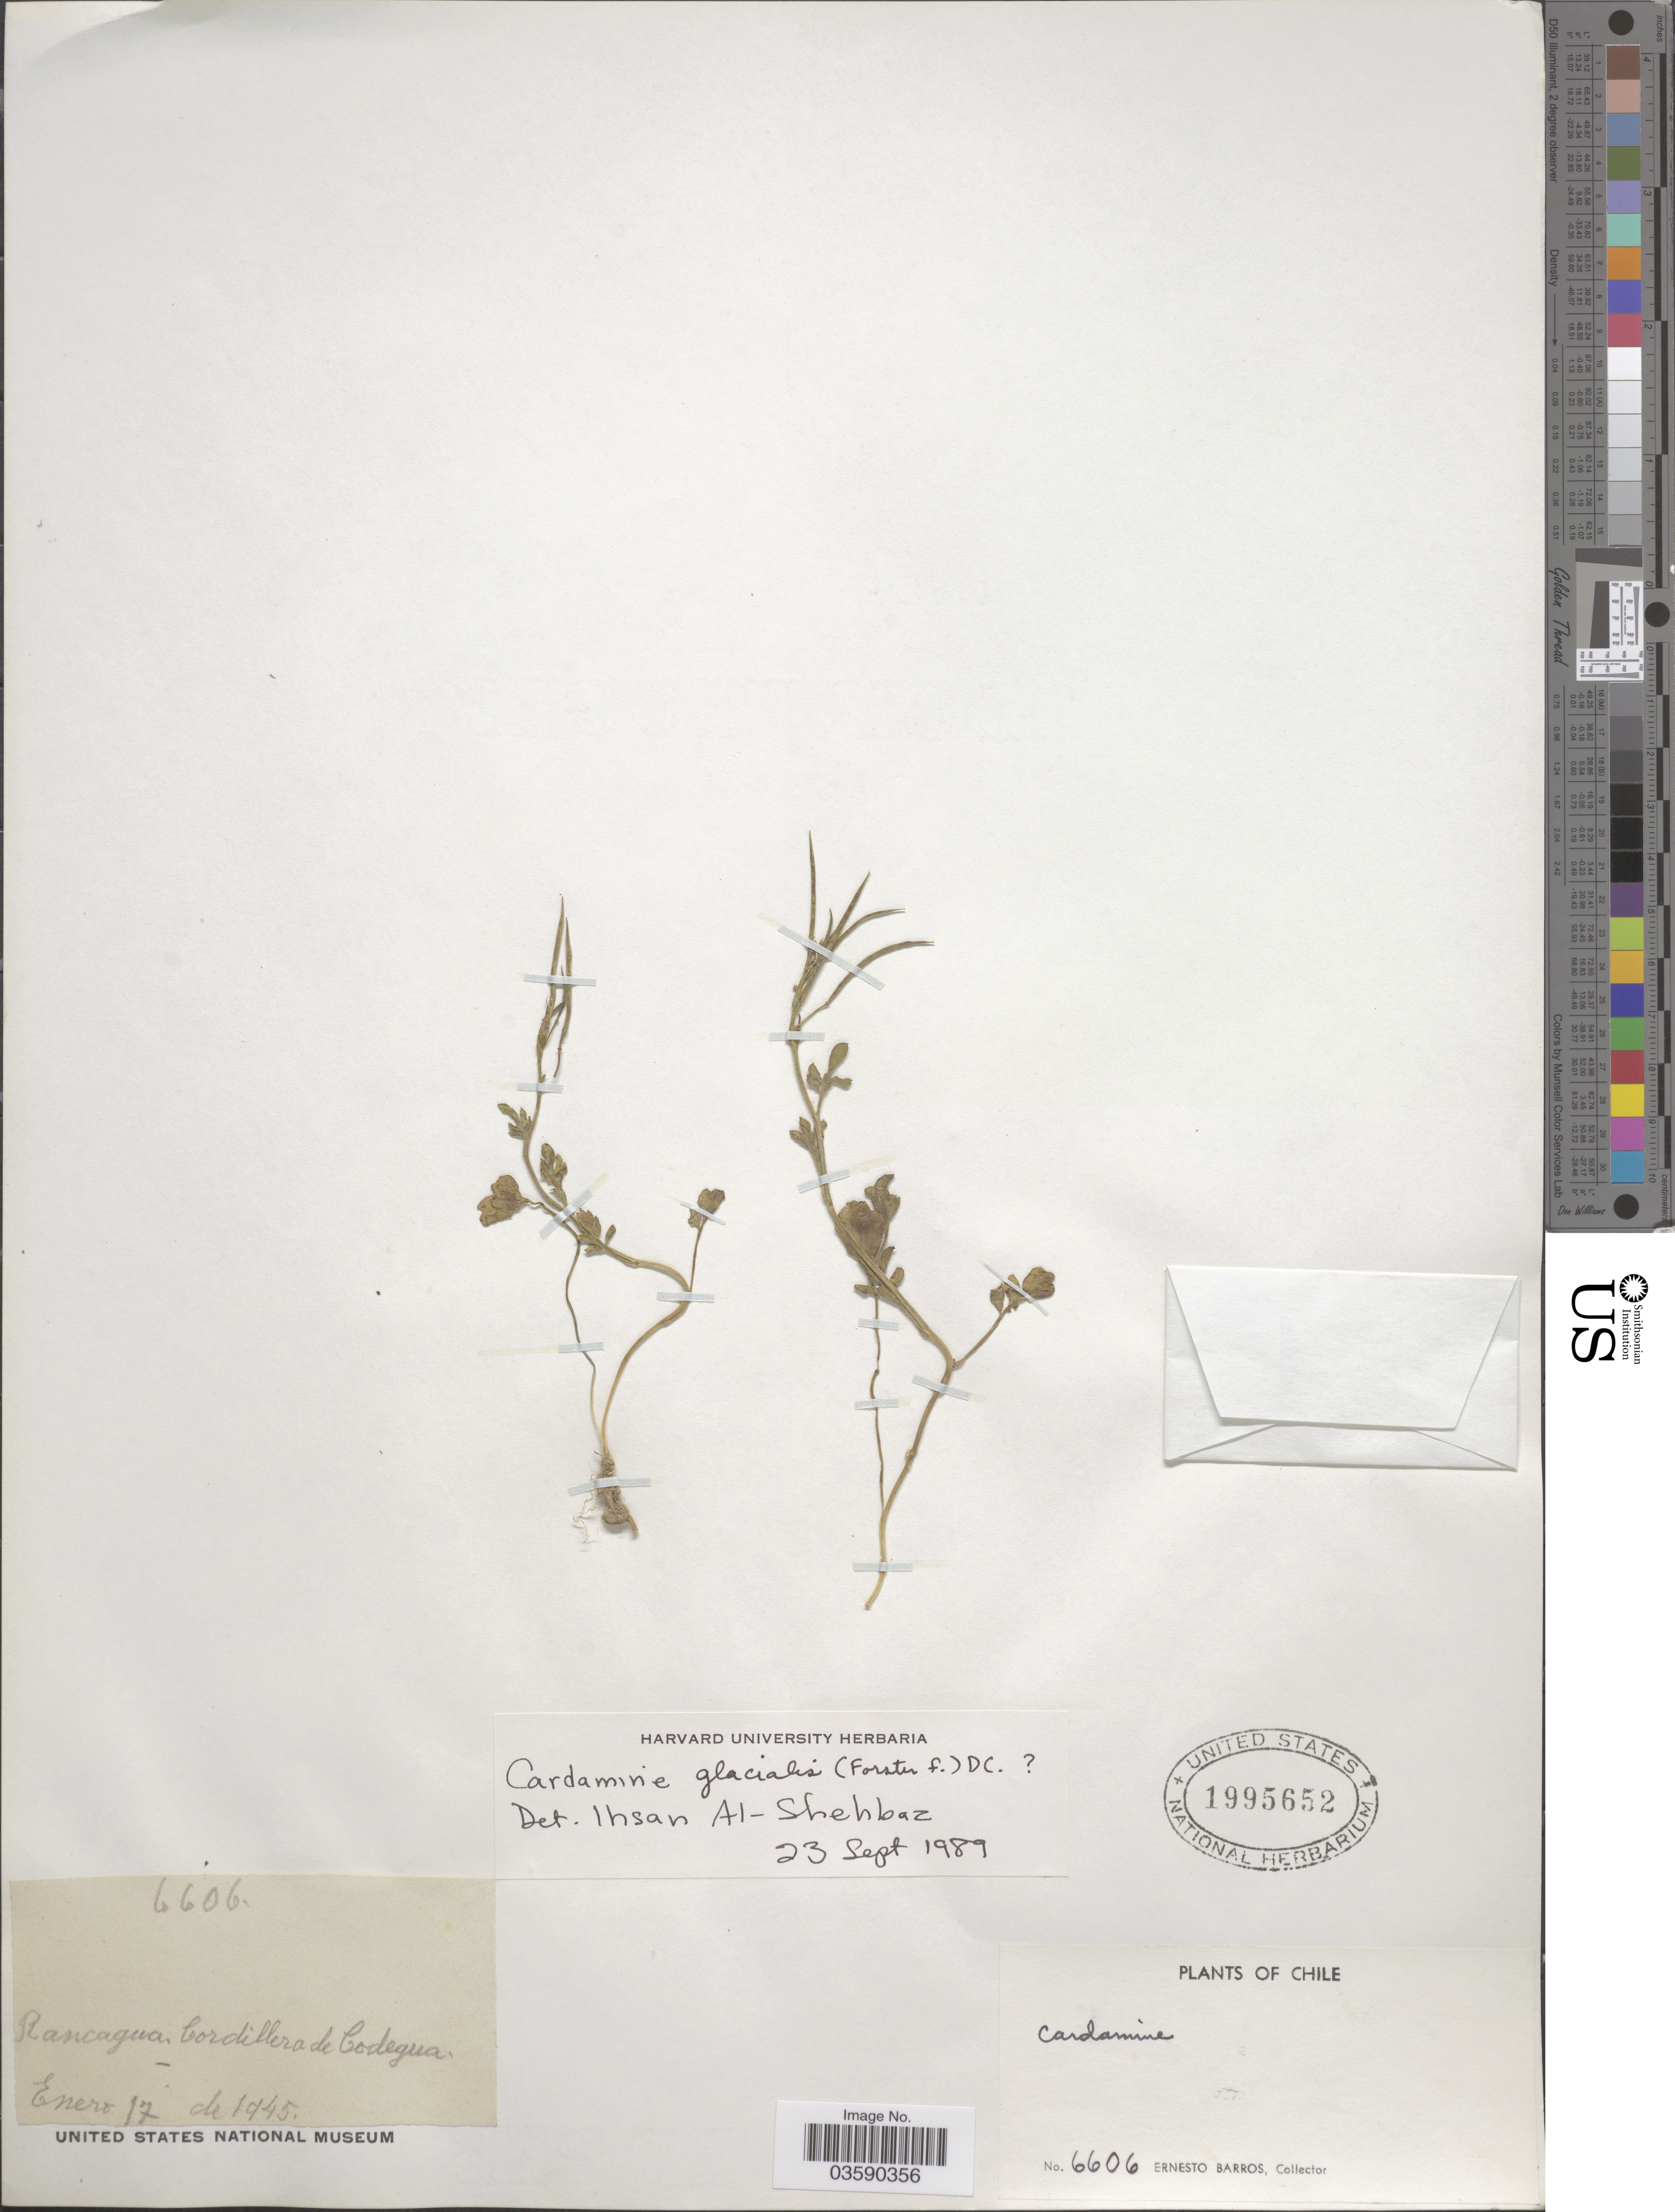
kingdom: Plantae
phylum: Tracheophyta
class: Magnoliopsida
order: Brassicales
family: Brassicaceae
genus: Cardamine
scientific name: Cardamine glacialis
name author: DC.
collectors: E. Barros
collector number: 6606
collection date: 1945-01-17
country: Chile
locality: Rancagua, Cordillera de Codegua.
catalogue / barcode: US 1995652